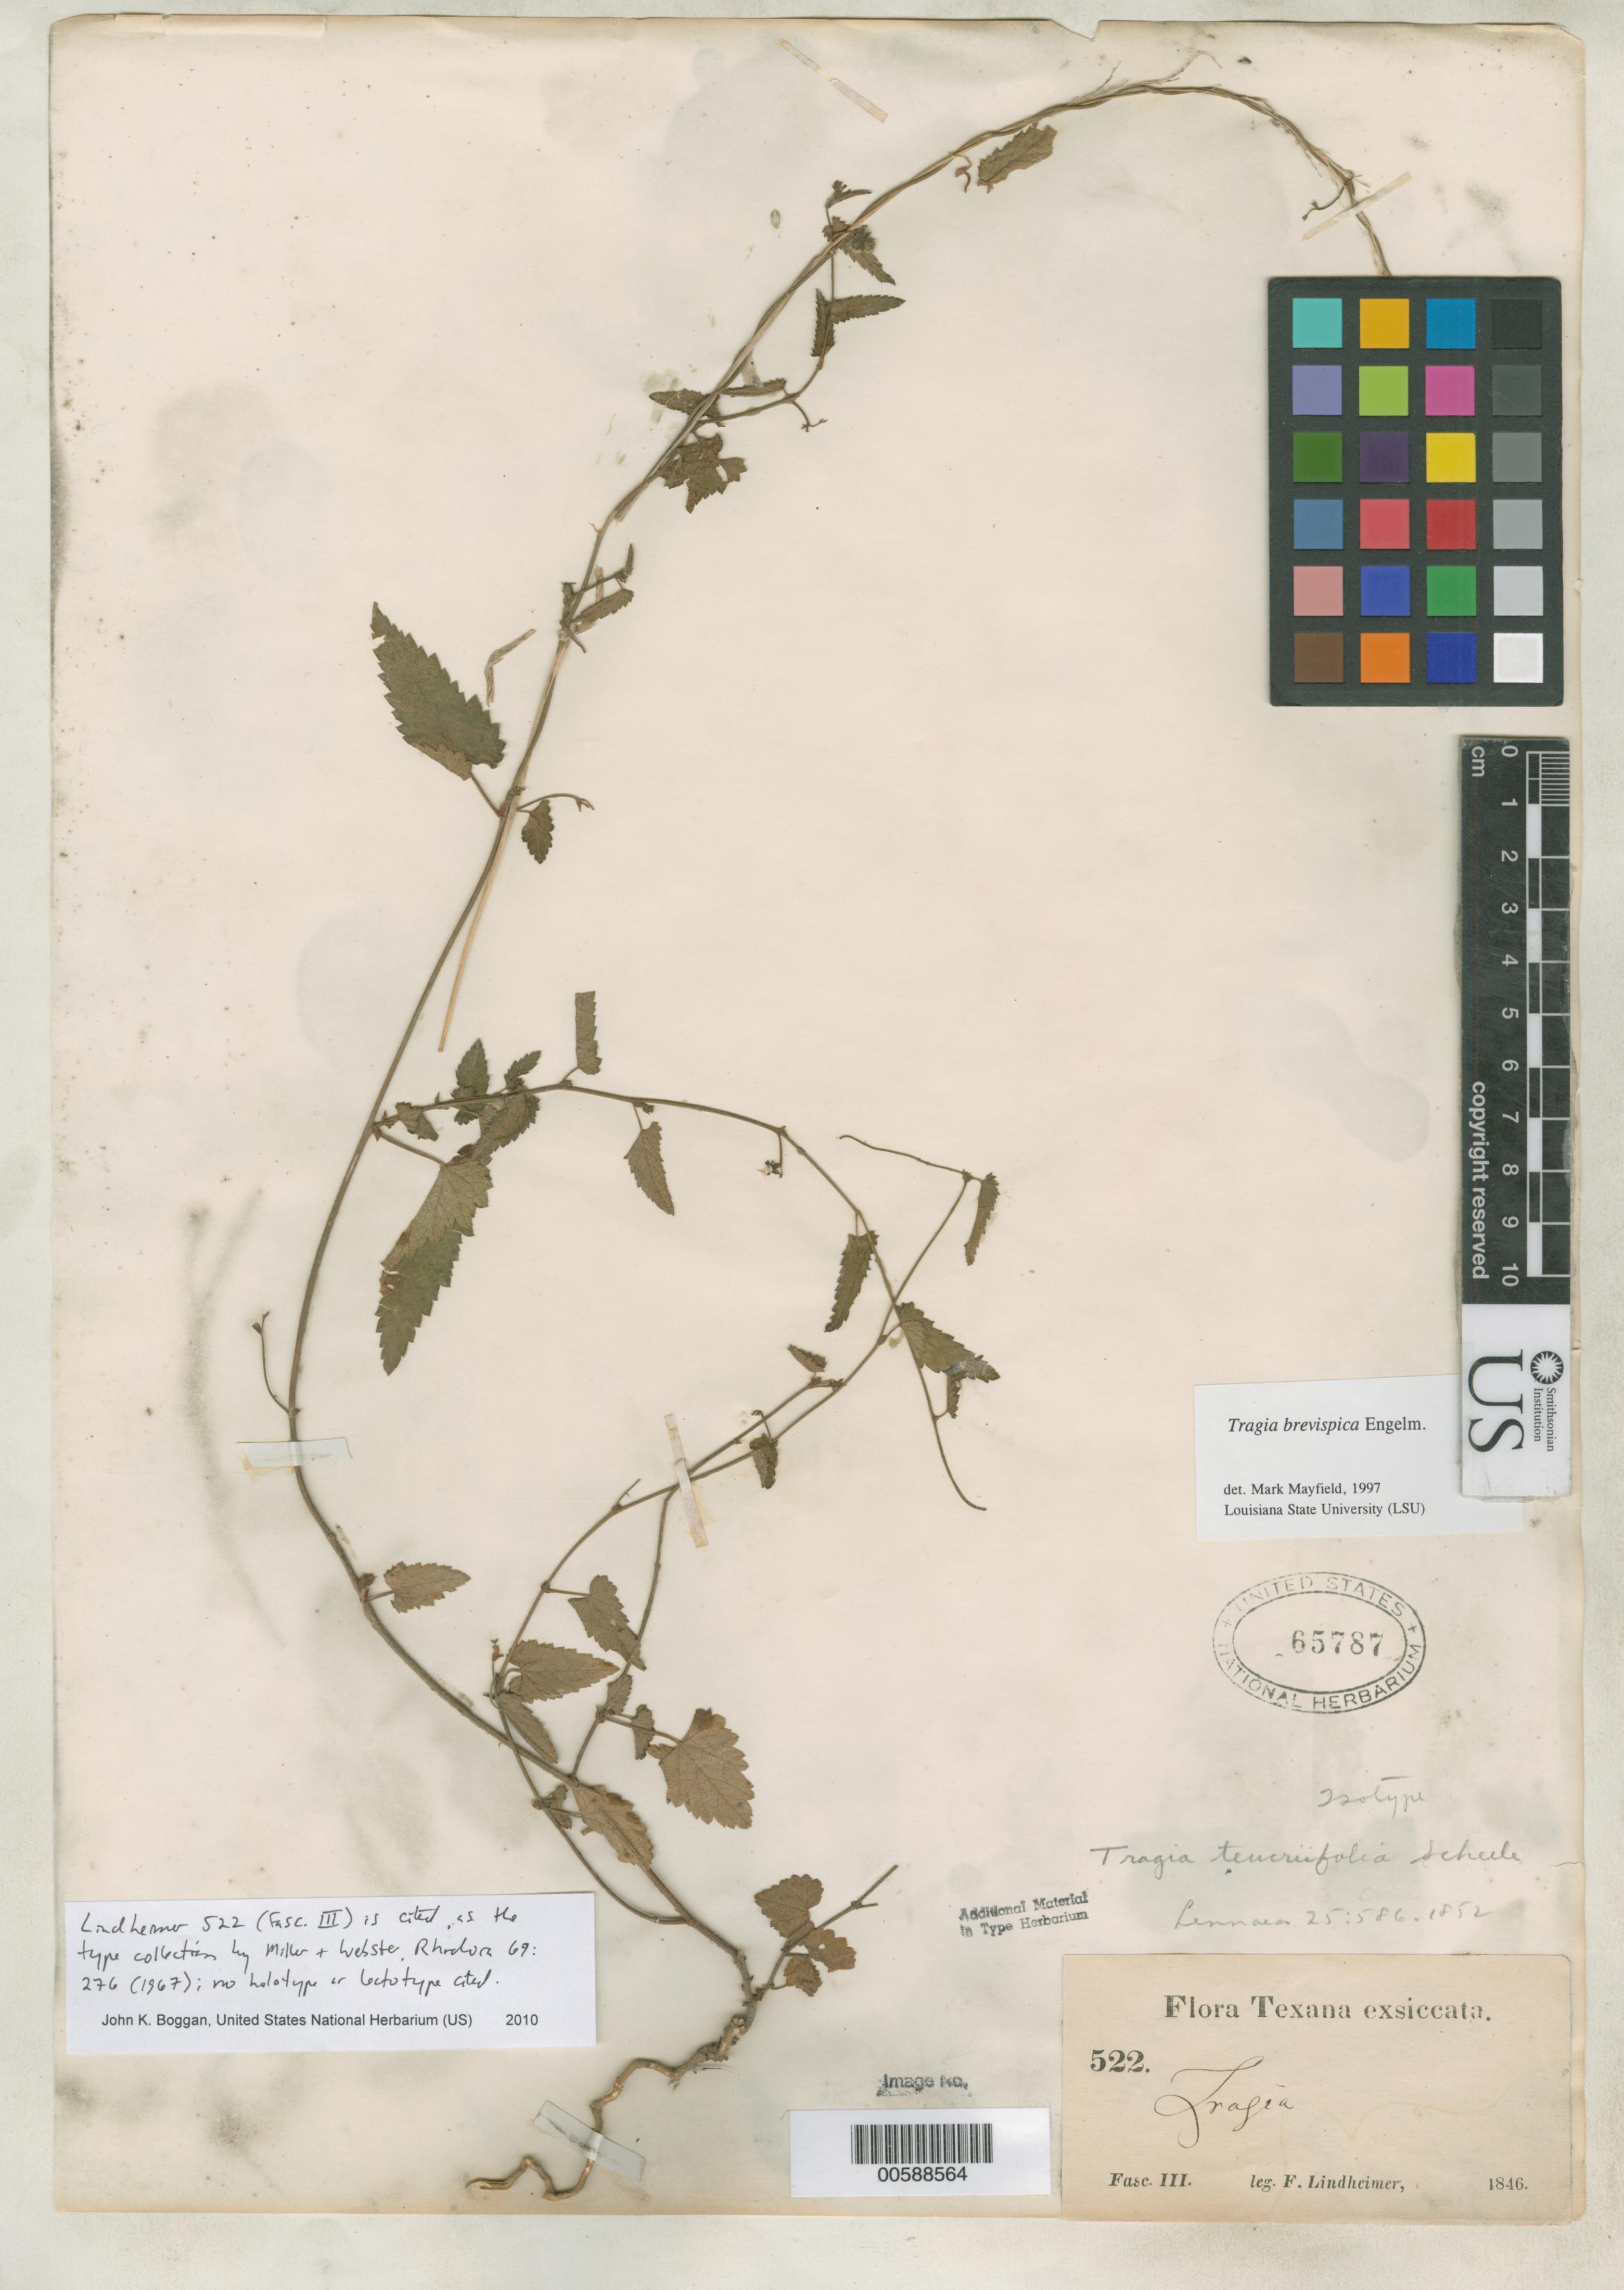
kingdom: Plantae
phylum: Tracheophyta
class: Magnoliopsida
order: Malpighiales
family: Euphorbiaceae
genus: Tragia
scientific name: Tragia teucriifolia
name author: Scheele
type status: Isotype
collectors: F. J. Lindheimer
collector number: III 522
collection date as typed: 1846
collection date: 1846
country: United States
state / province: Texas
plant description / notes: No collection number cited in protologue, probably syntype (protologue cites "Julio-Septbr. 1846"). Miller & Webster (1967, Rhodora 69: 276) cite Lindheimer 522 [Fascicle III] as type collection, without citing holotype or lectotypifying.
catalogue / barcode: US 65787